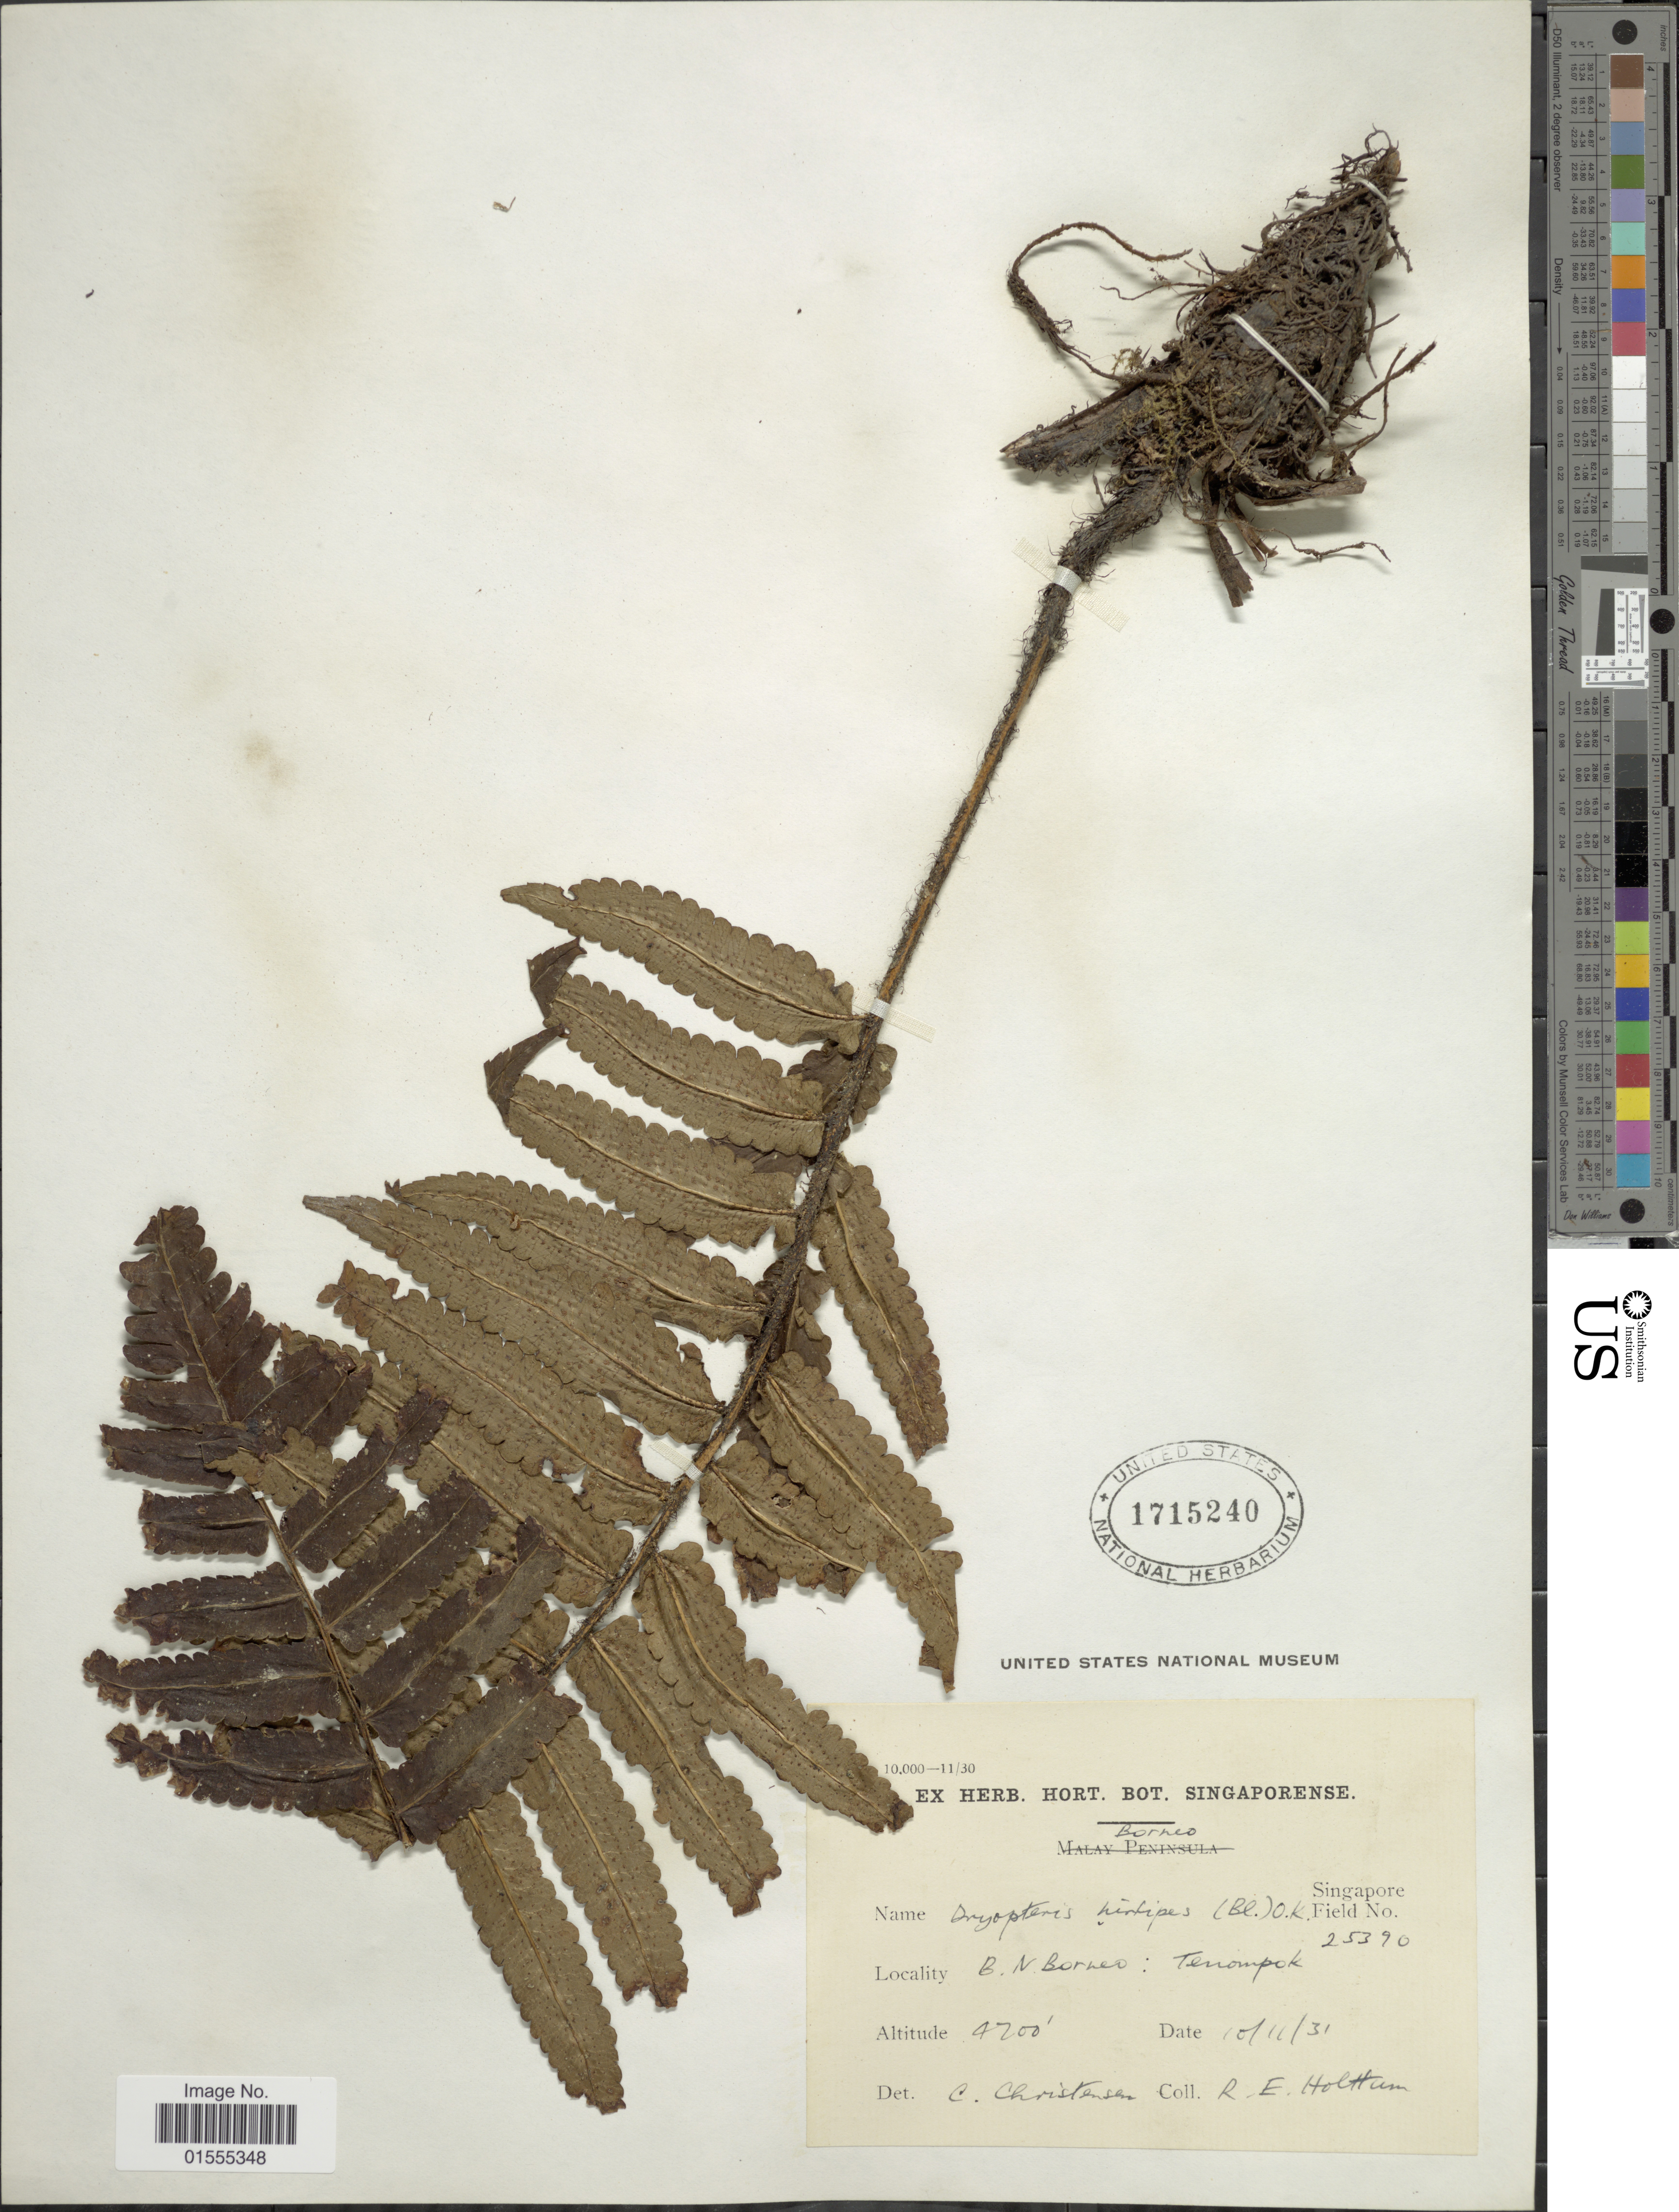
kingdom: Plantae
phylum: Tracheophyta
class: Polypodiopsida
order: Polypodiales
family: Dryopteridaceae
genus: Dryopteris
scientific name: Dryopteris hirtipes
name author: (Blume) Kuntze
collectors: R. E. Holttum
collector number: Singapore Field 25390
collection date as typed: Transcribed d/m/y: 10/11/31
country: Malaysia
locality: Borneo, B.N.Borneo: Tenompok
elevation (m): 1433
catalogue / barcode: US 1715240